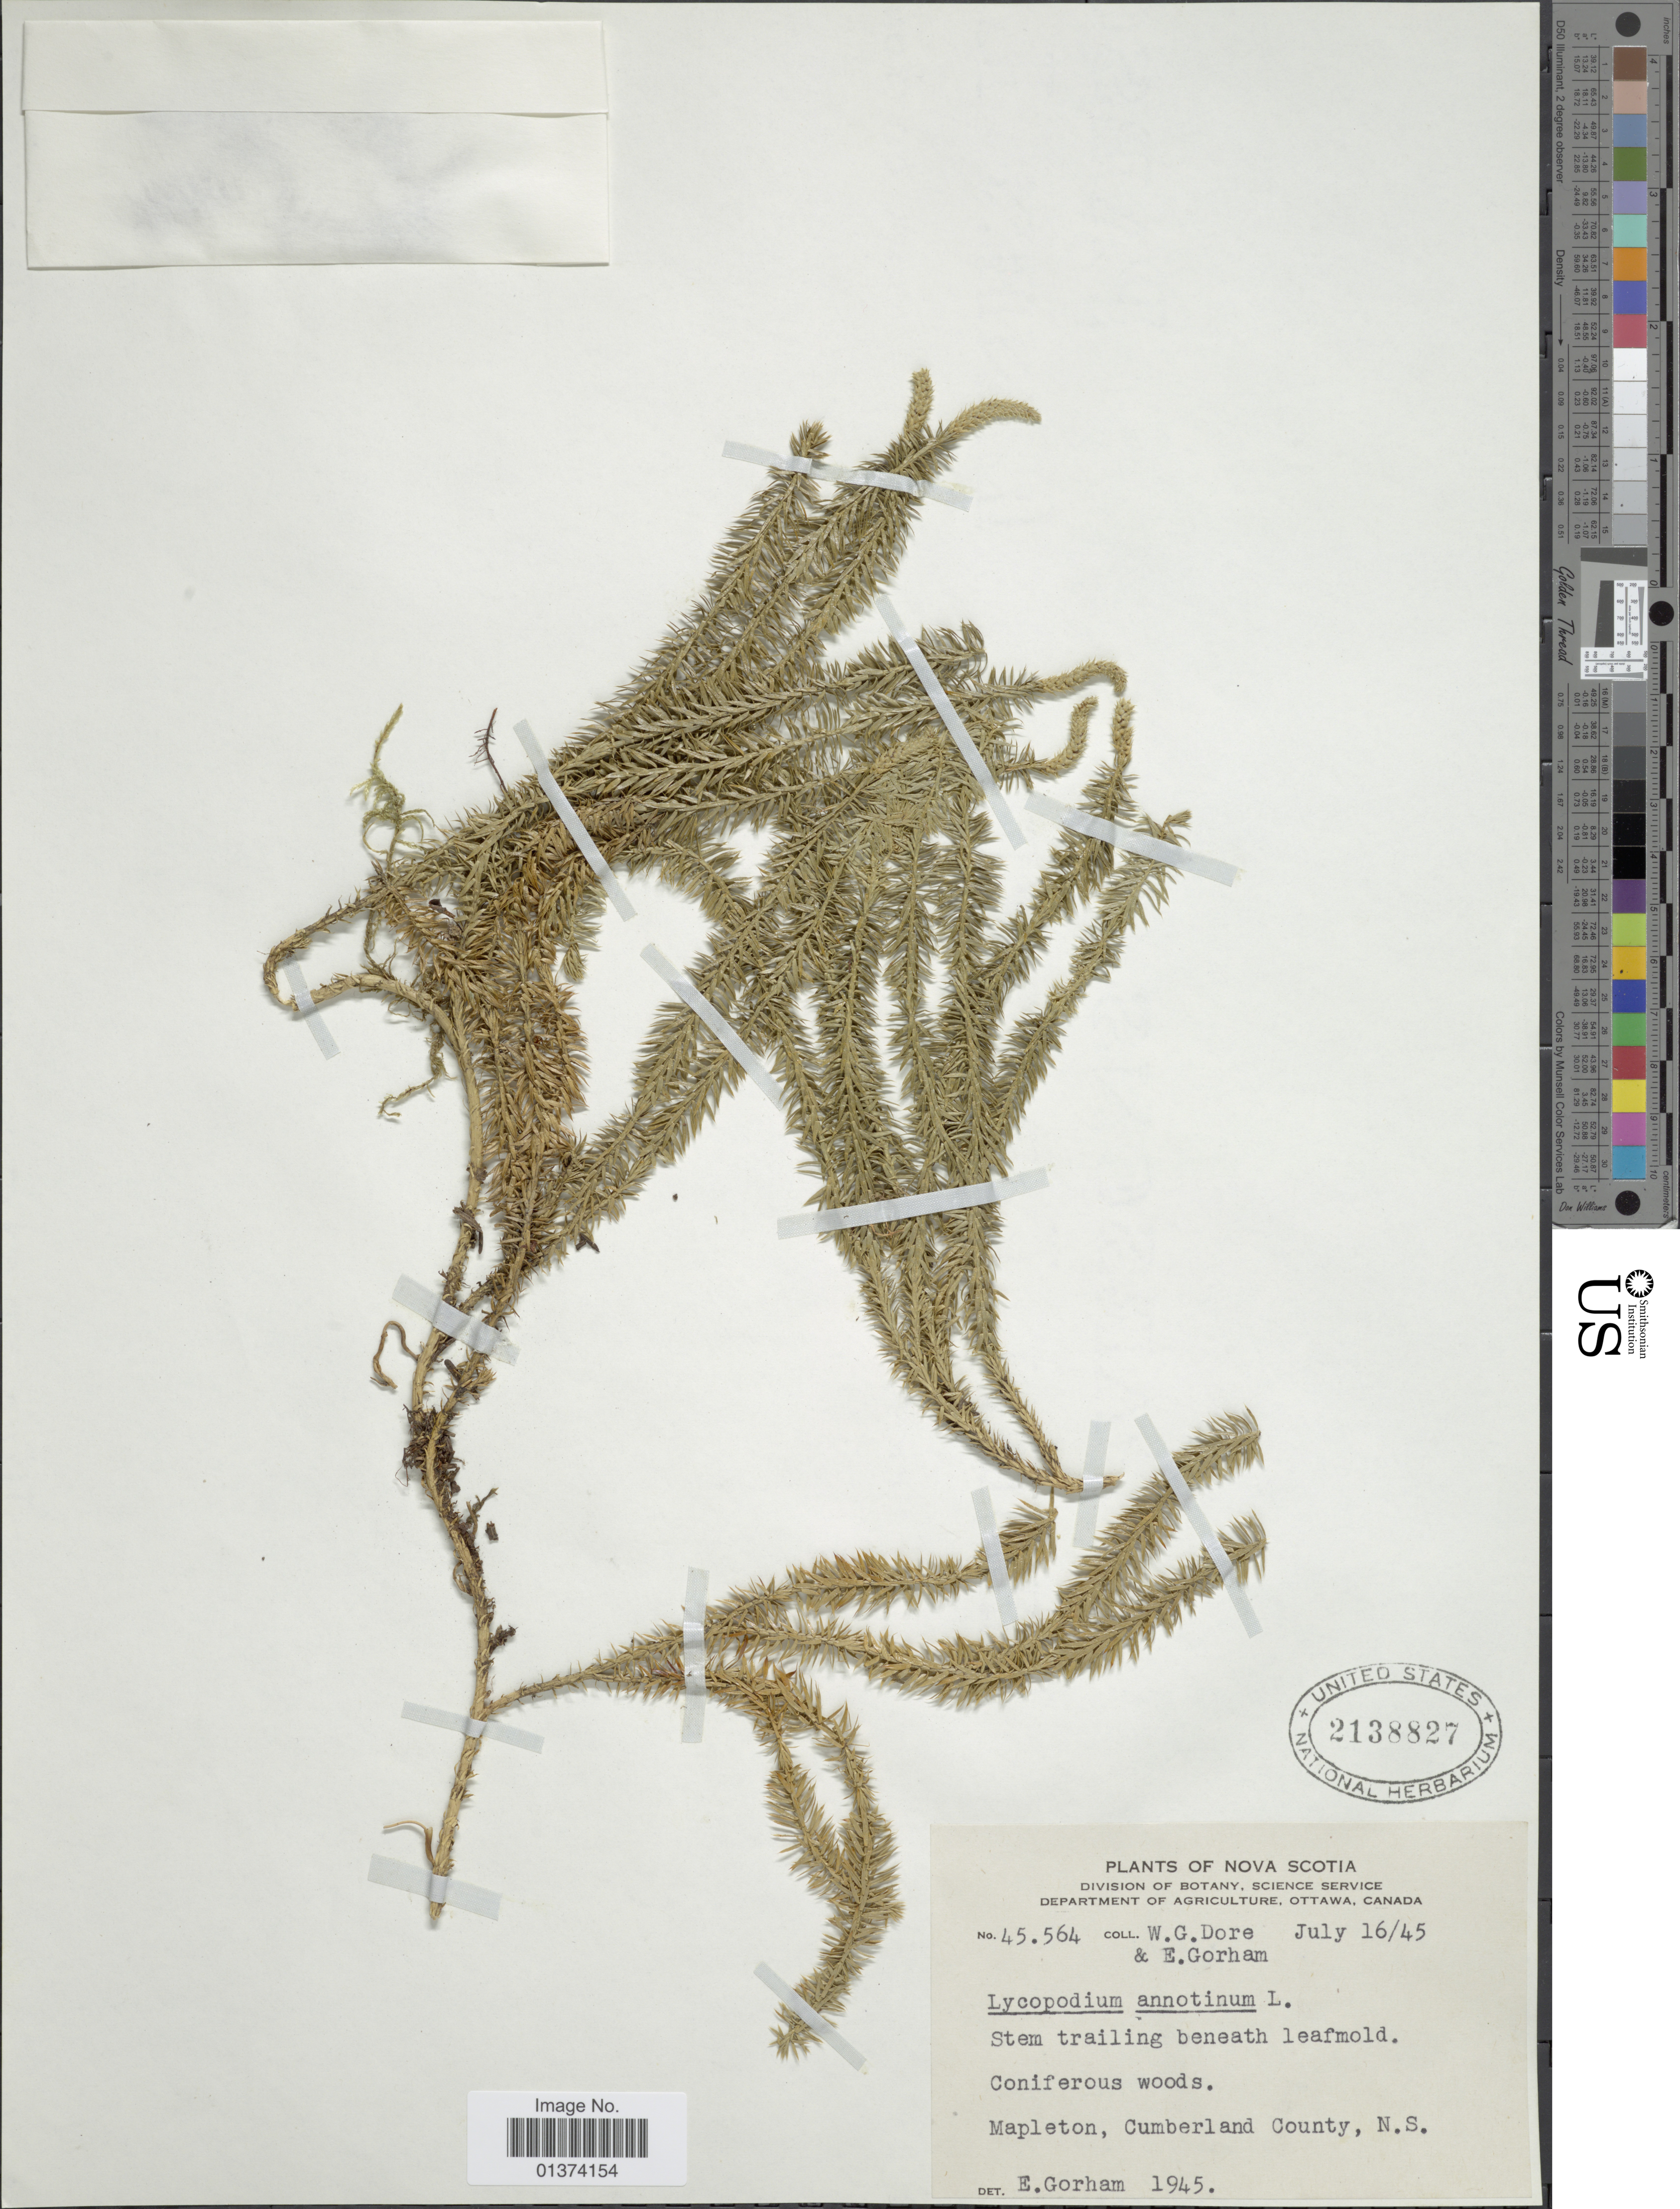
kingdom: Plantae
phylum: Tracheophyta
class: Lycopodiopsida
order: Lycopodiales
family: Lycopodiaceae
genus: Spinulum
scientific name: Spinulum annotinum subsp. annotinum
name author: (L.) A. Haines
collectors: W. Dore & E. Gorham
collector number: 45564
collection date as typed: Transcribed d/m/y: 16/7/45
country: Canada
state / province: Nova Scotia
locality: Mapleton, Cumberland County, N.S.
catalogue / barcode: US 2138827